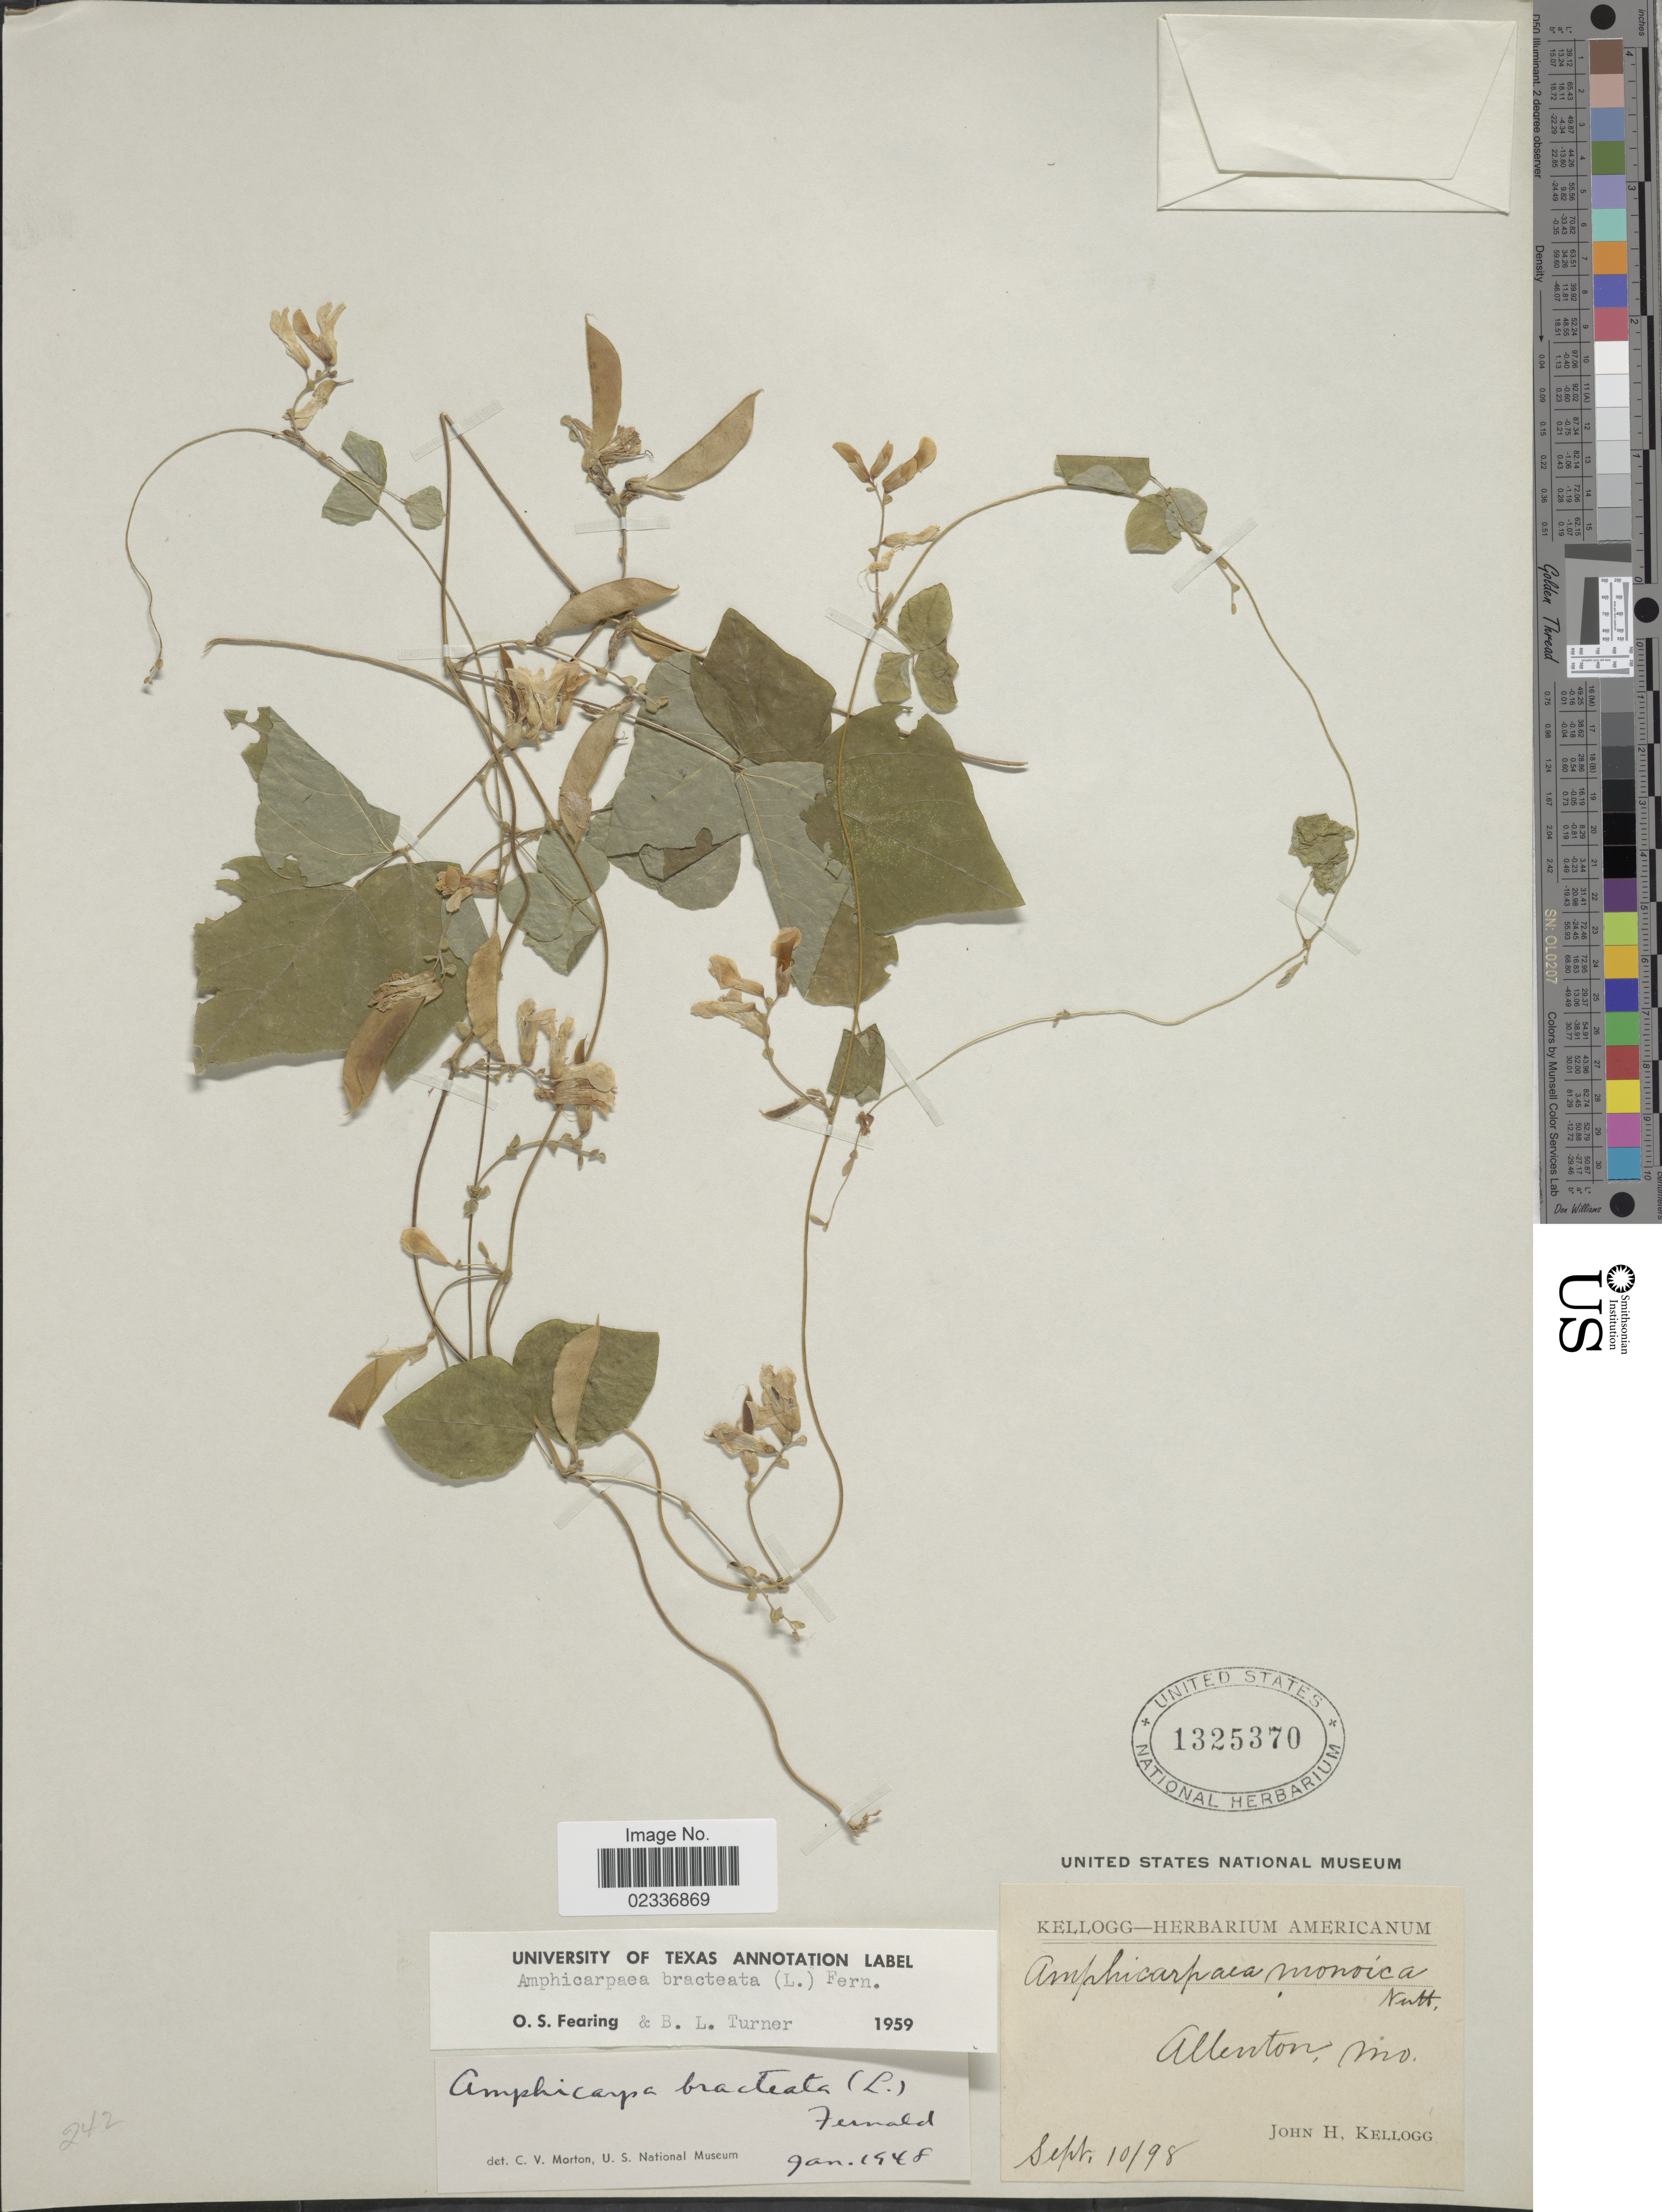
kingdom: Plantae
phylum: Tracheophyta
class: Magnoliopsida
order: Fabales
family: Fabaceae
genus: Amphicarpaea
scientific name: Amphicarpaea bracteata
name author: (L.) Fernald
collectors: J. H. Kellogg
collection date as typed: Transcribed d/m/y: 10/9/98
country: United States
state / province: Missouri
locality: Allenton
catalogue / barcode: US 1325370